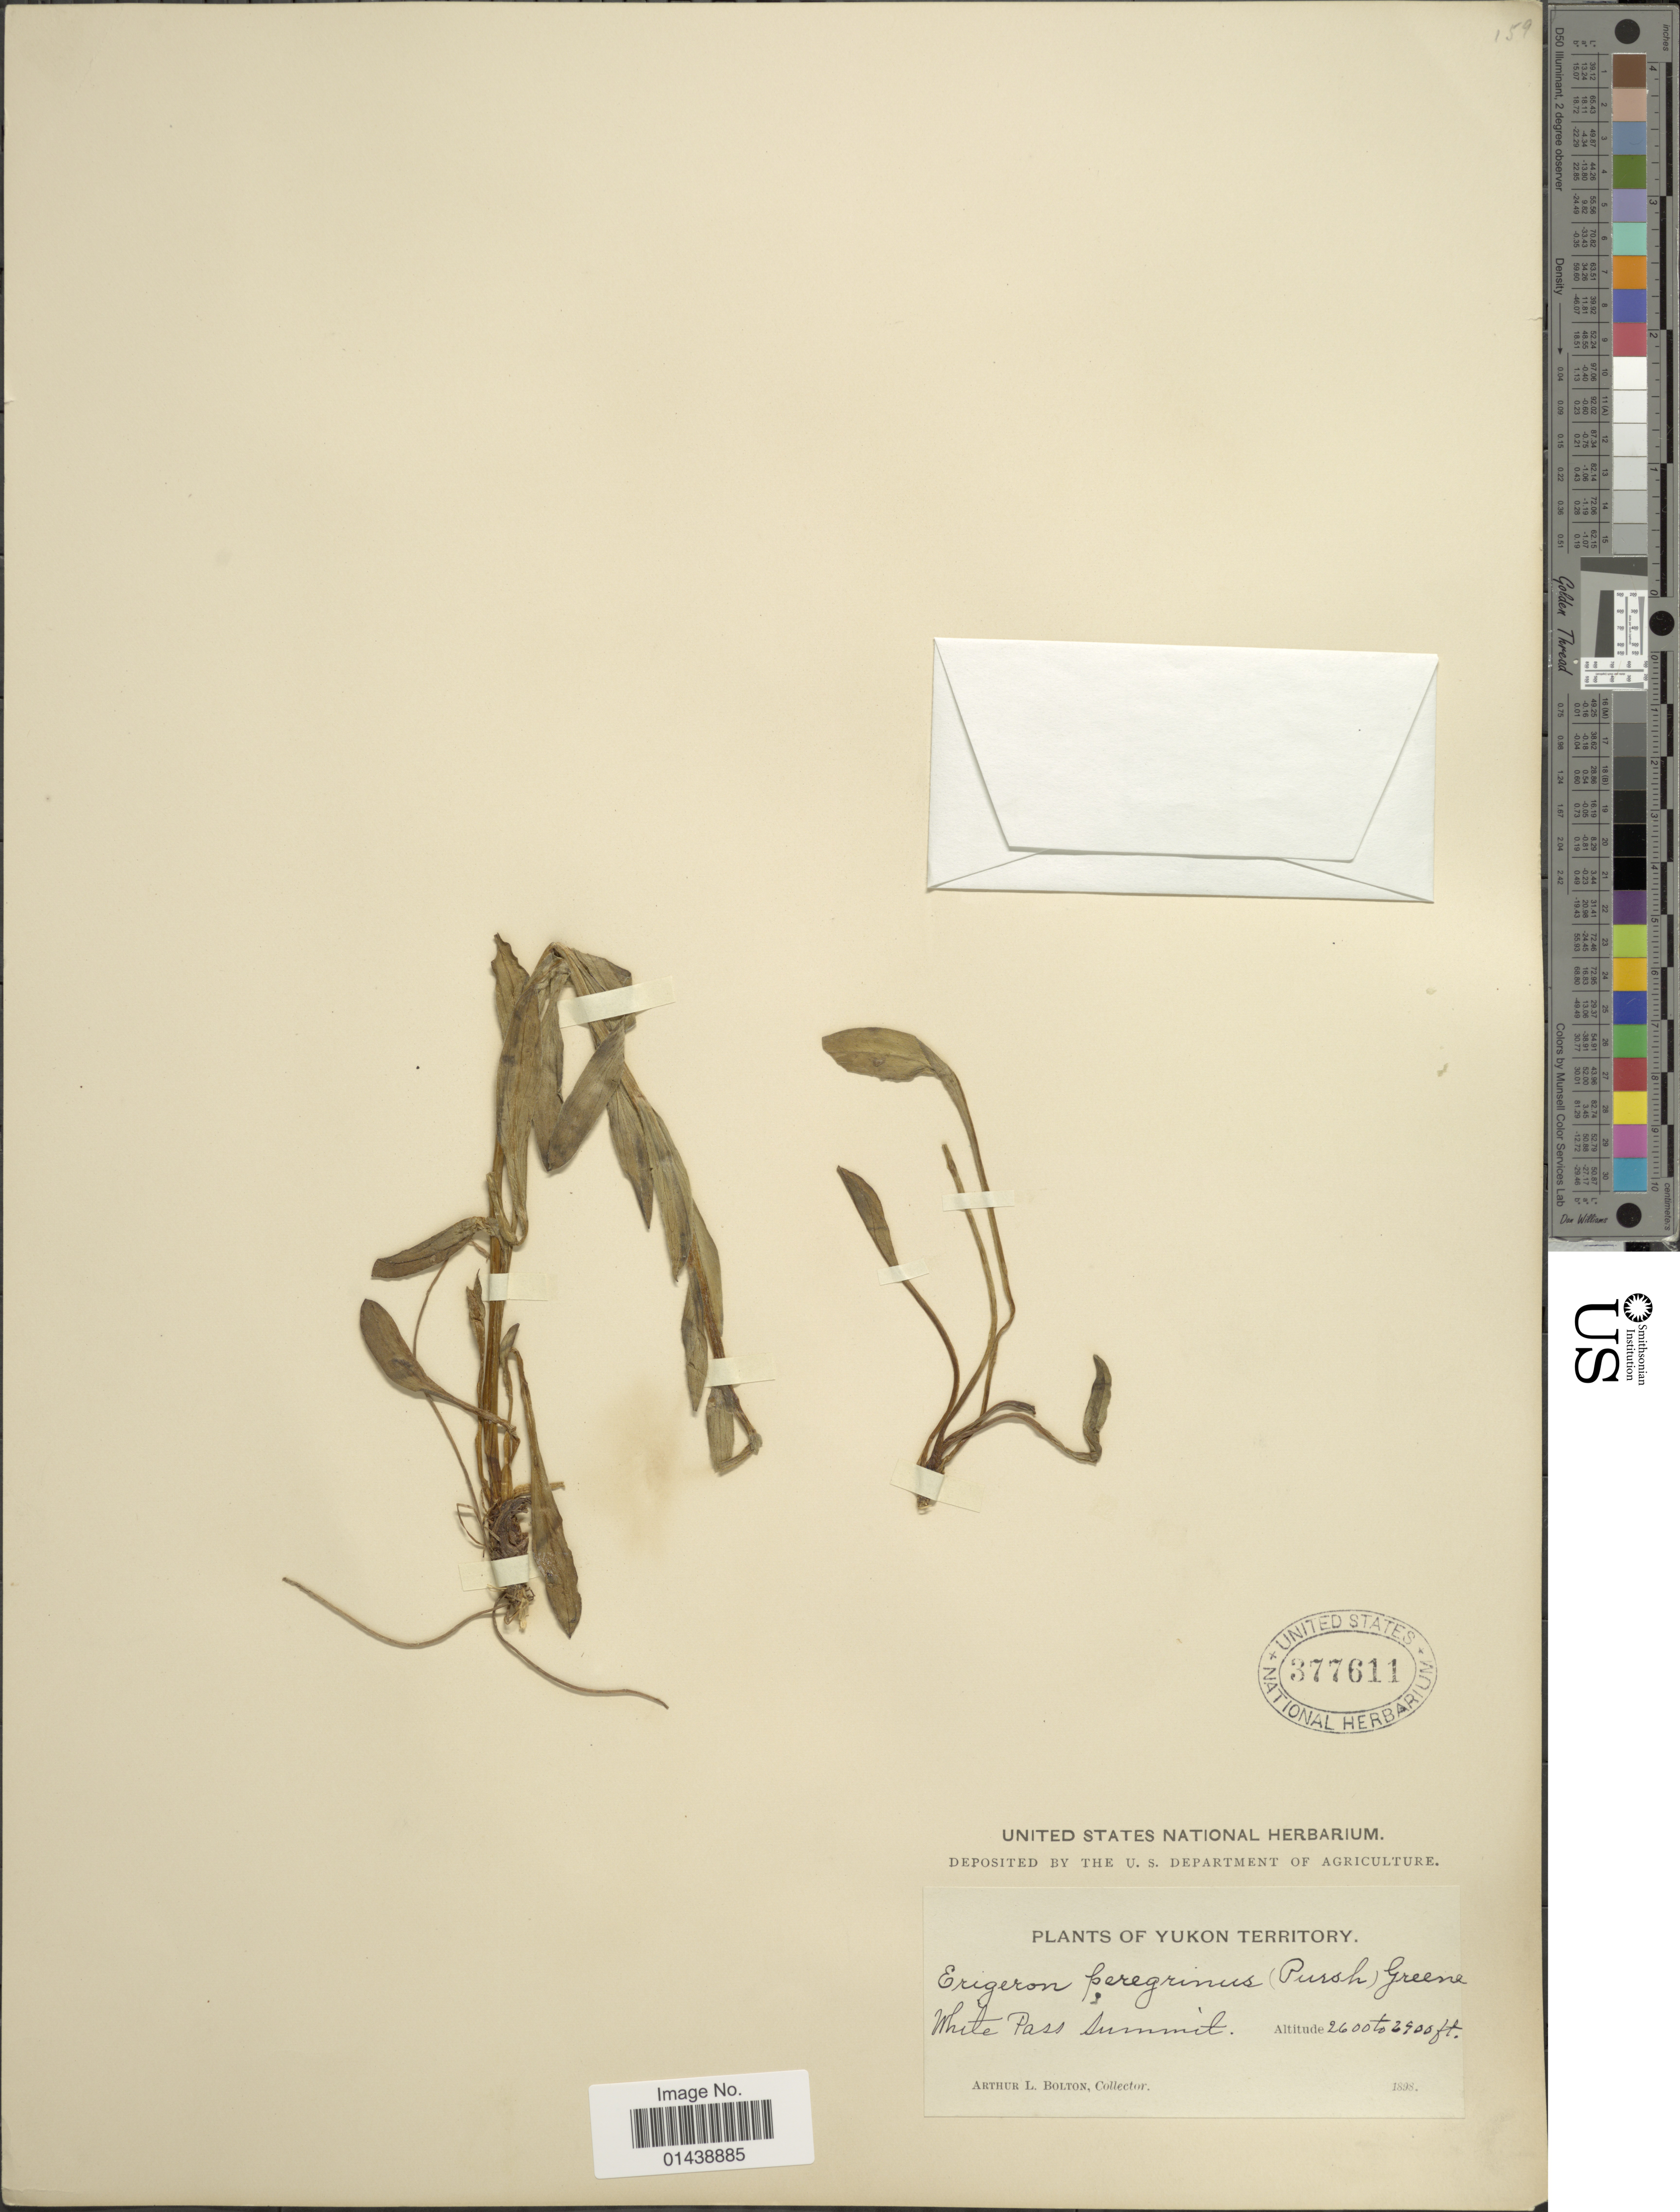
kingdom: Plantae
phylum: Tracheophyta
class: Magnoliopsida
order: Asterales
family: Asteraceae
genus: Erigeron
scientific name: Erigeron peregrinus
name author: (Banks ex Pursh) Greene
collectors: A. Bolton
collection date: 1898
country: Canada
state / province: Yukon Territory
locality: White Pass Summit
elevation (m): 792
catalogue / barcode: US 377611